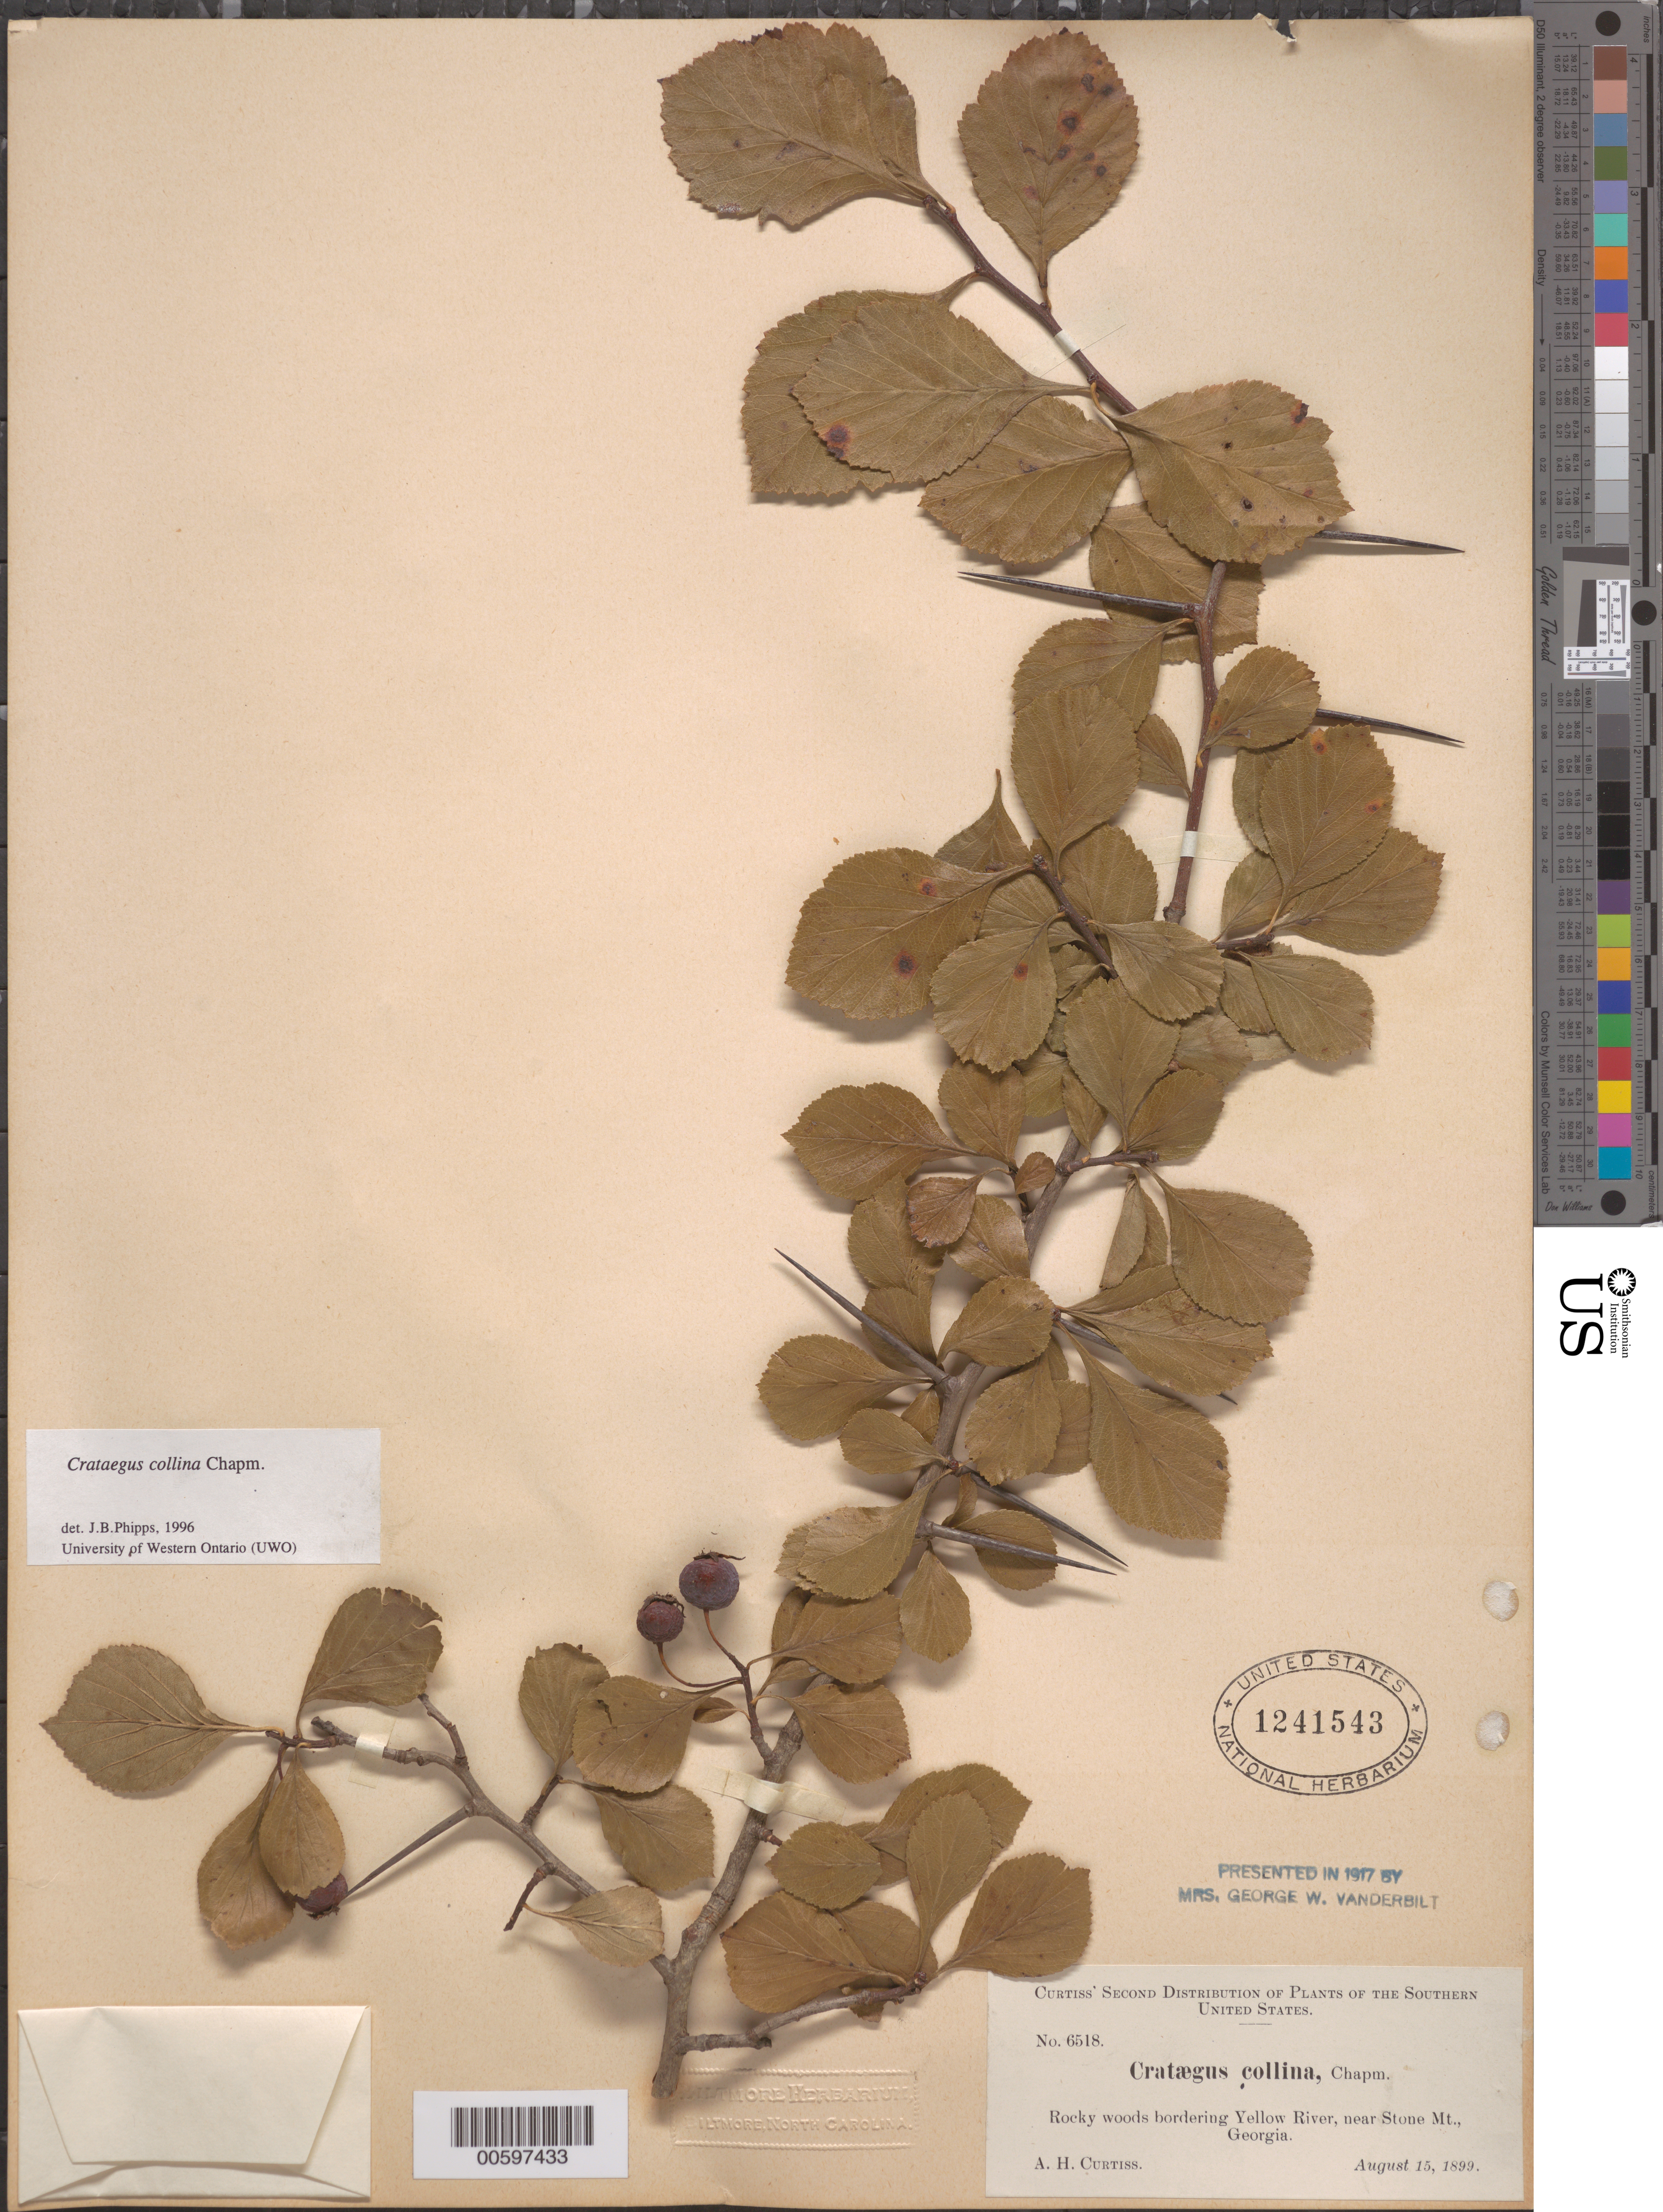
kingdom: Plantae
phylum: Tracheophyta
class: Magnoliopsida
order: Rosales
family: Rosaceae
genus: Crataegus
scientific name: Crataegus collina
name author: Chapm.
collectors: A. H. Curtiss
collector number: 6518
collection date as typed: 15 Aug 1899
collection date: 1899-08-15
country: United States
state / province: Georgia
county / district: De Kalb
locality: Yellow River near Stone Mt.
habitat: Rocky woods bordering river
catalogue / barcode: US 1241543